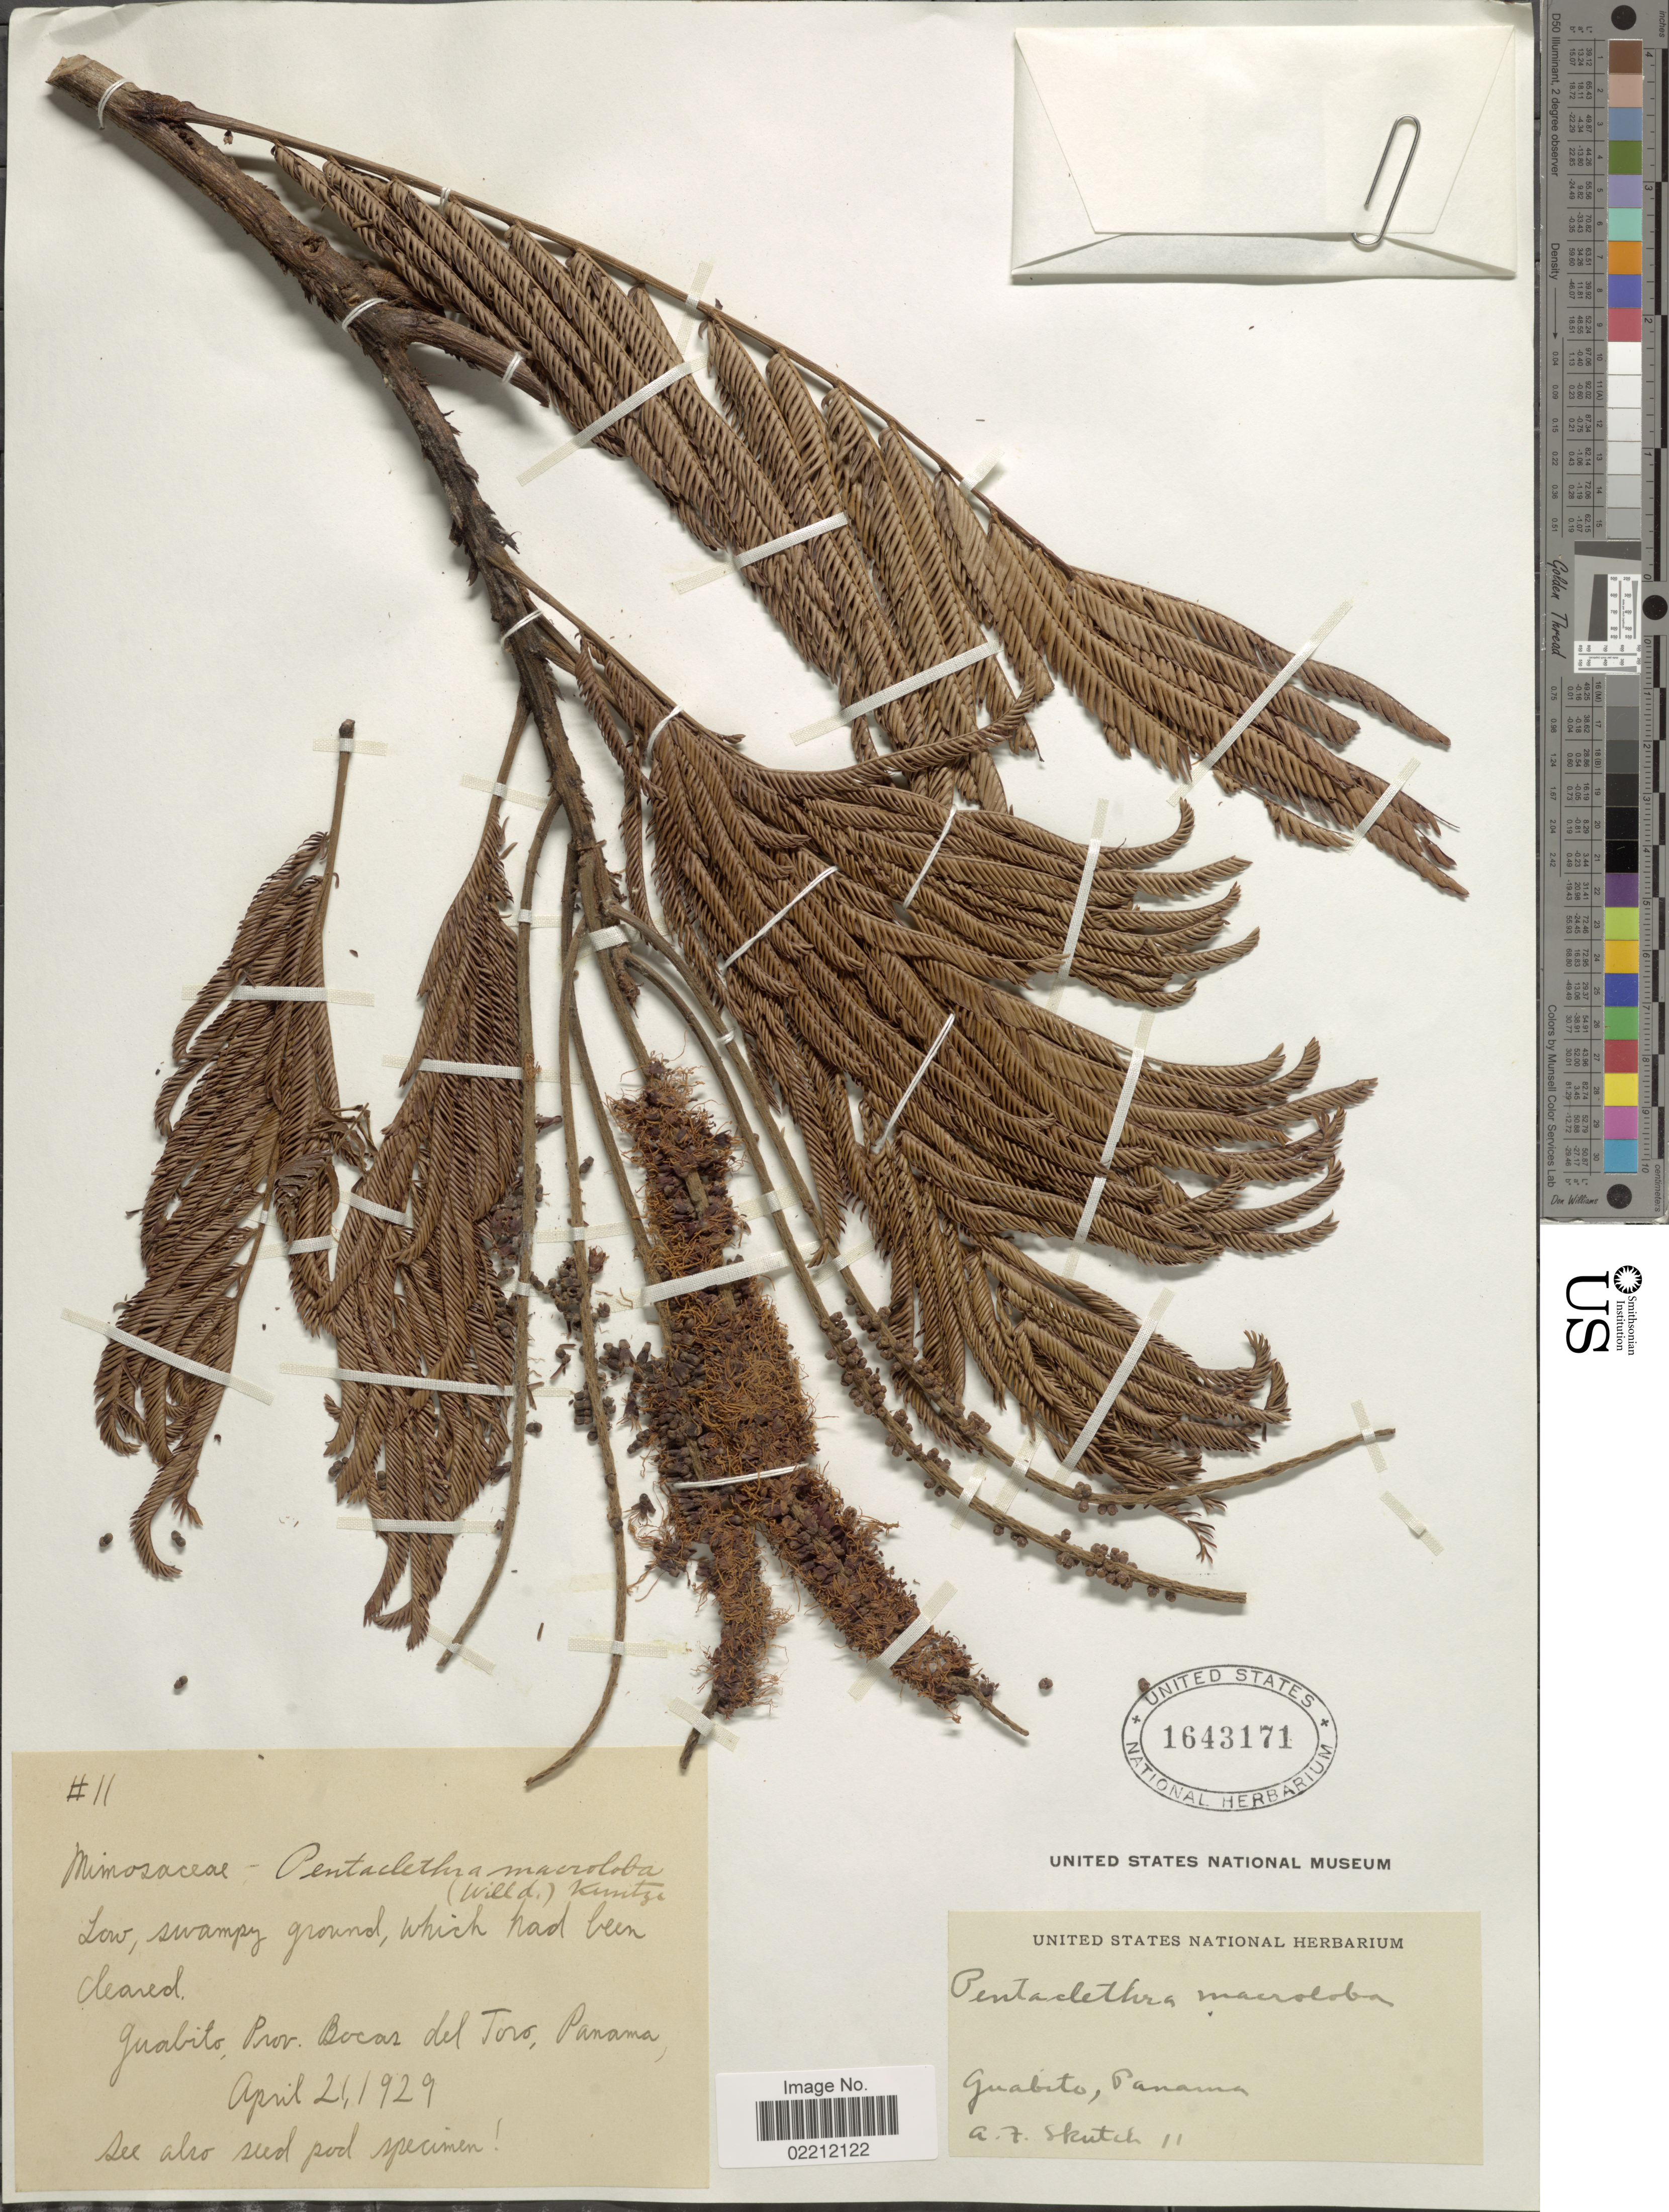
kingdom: Plantae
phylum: Tracheophyta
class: Magnoliopsida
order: Fabales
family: Fabaceae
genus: Pentaclethra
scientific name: Pentaclethra macroloba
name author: (Willd.) Kuntze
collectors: A. F. Skutch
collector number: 11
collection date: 1929-04-21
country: Panama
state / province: Bocas del Toro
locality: Guabito, Boca del toro, Panama.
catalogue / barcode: US 1643171